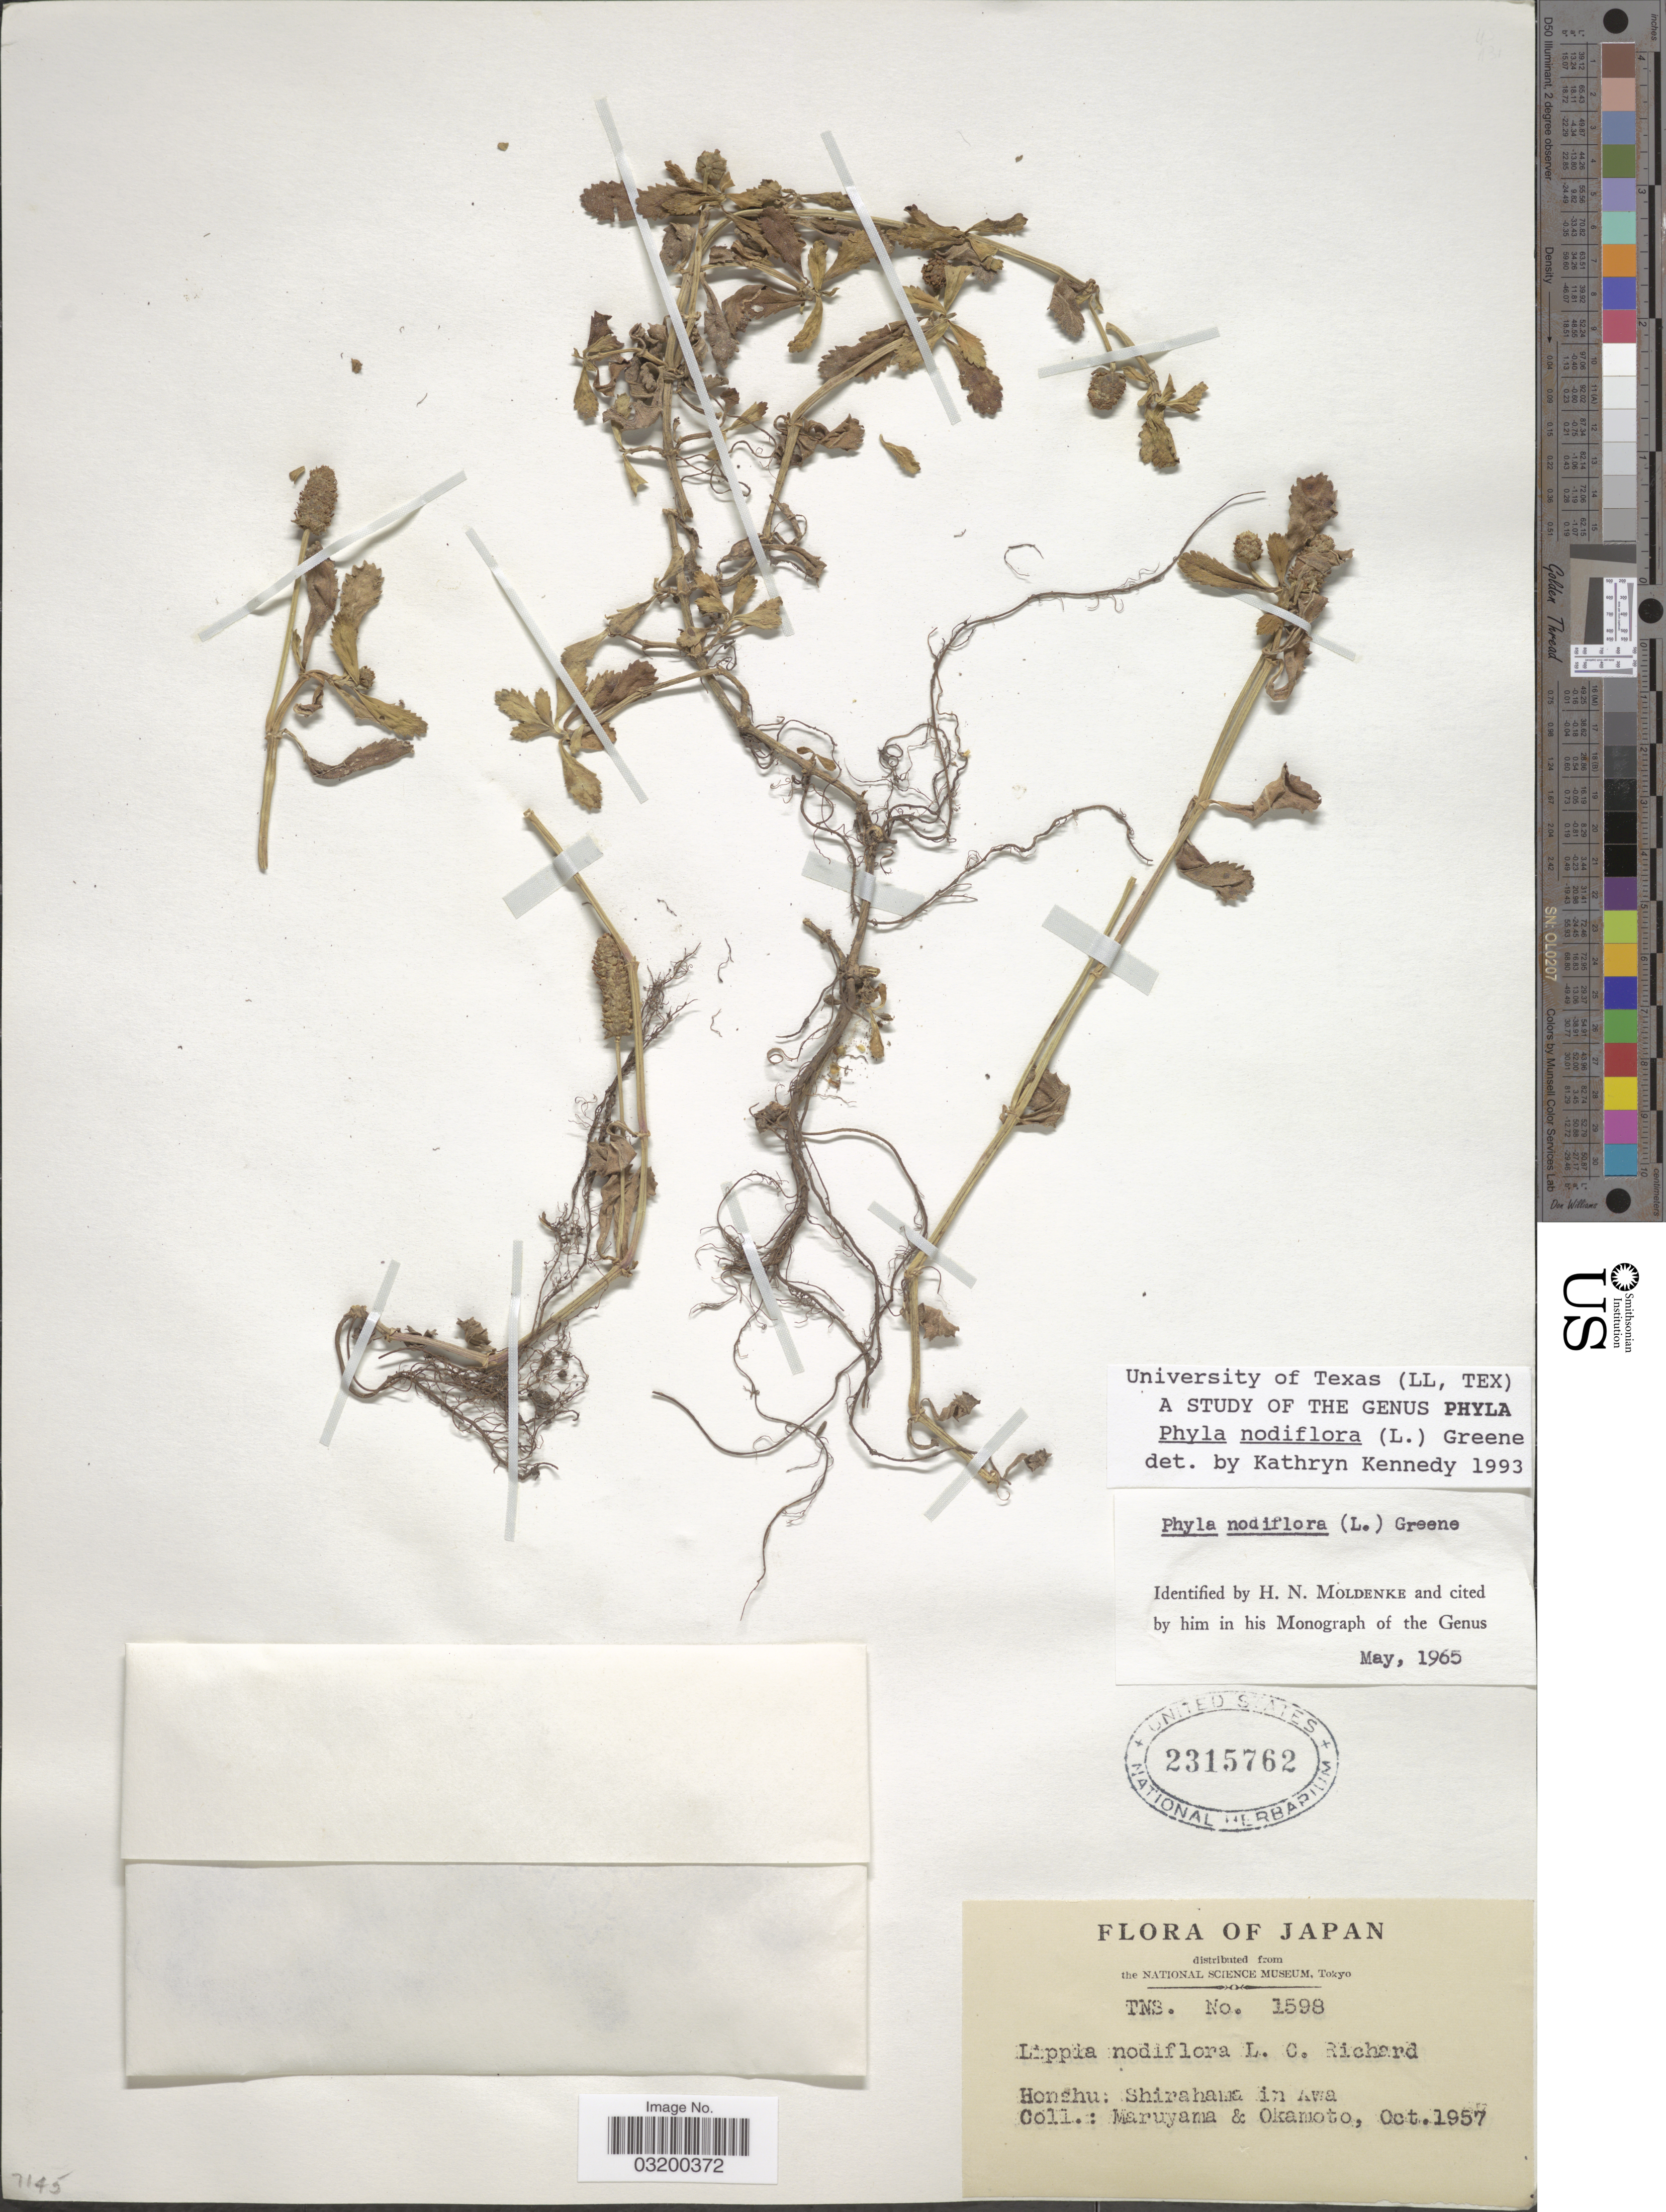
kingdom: Plantae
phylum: Tracheophyta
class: Magnoliopsida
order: Lamiales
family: Verbenaceae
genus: Phyla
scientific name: Phyla nodiflora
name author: (L.) Greene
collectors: Maruyama & Okamoto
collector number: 1598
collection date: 1957-10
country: Japan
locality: Honshu: Shirahama in Awa.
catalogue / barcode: US 2315762